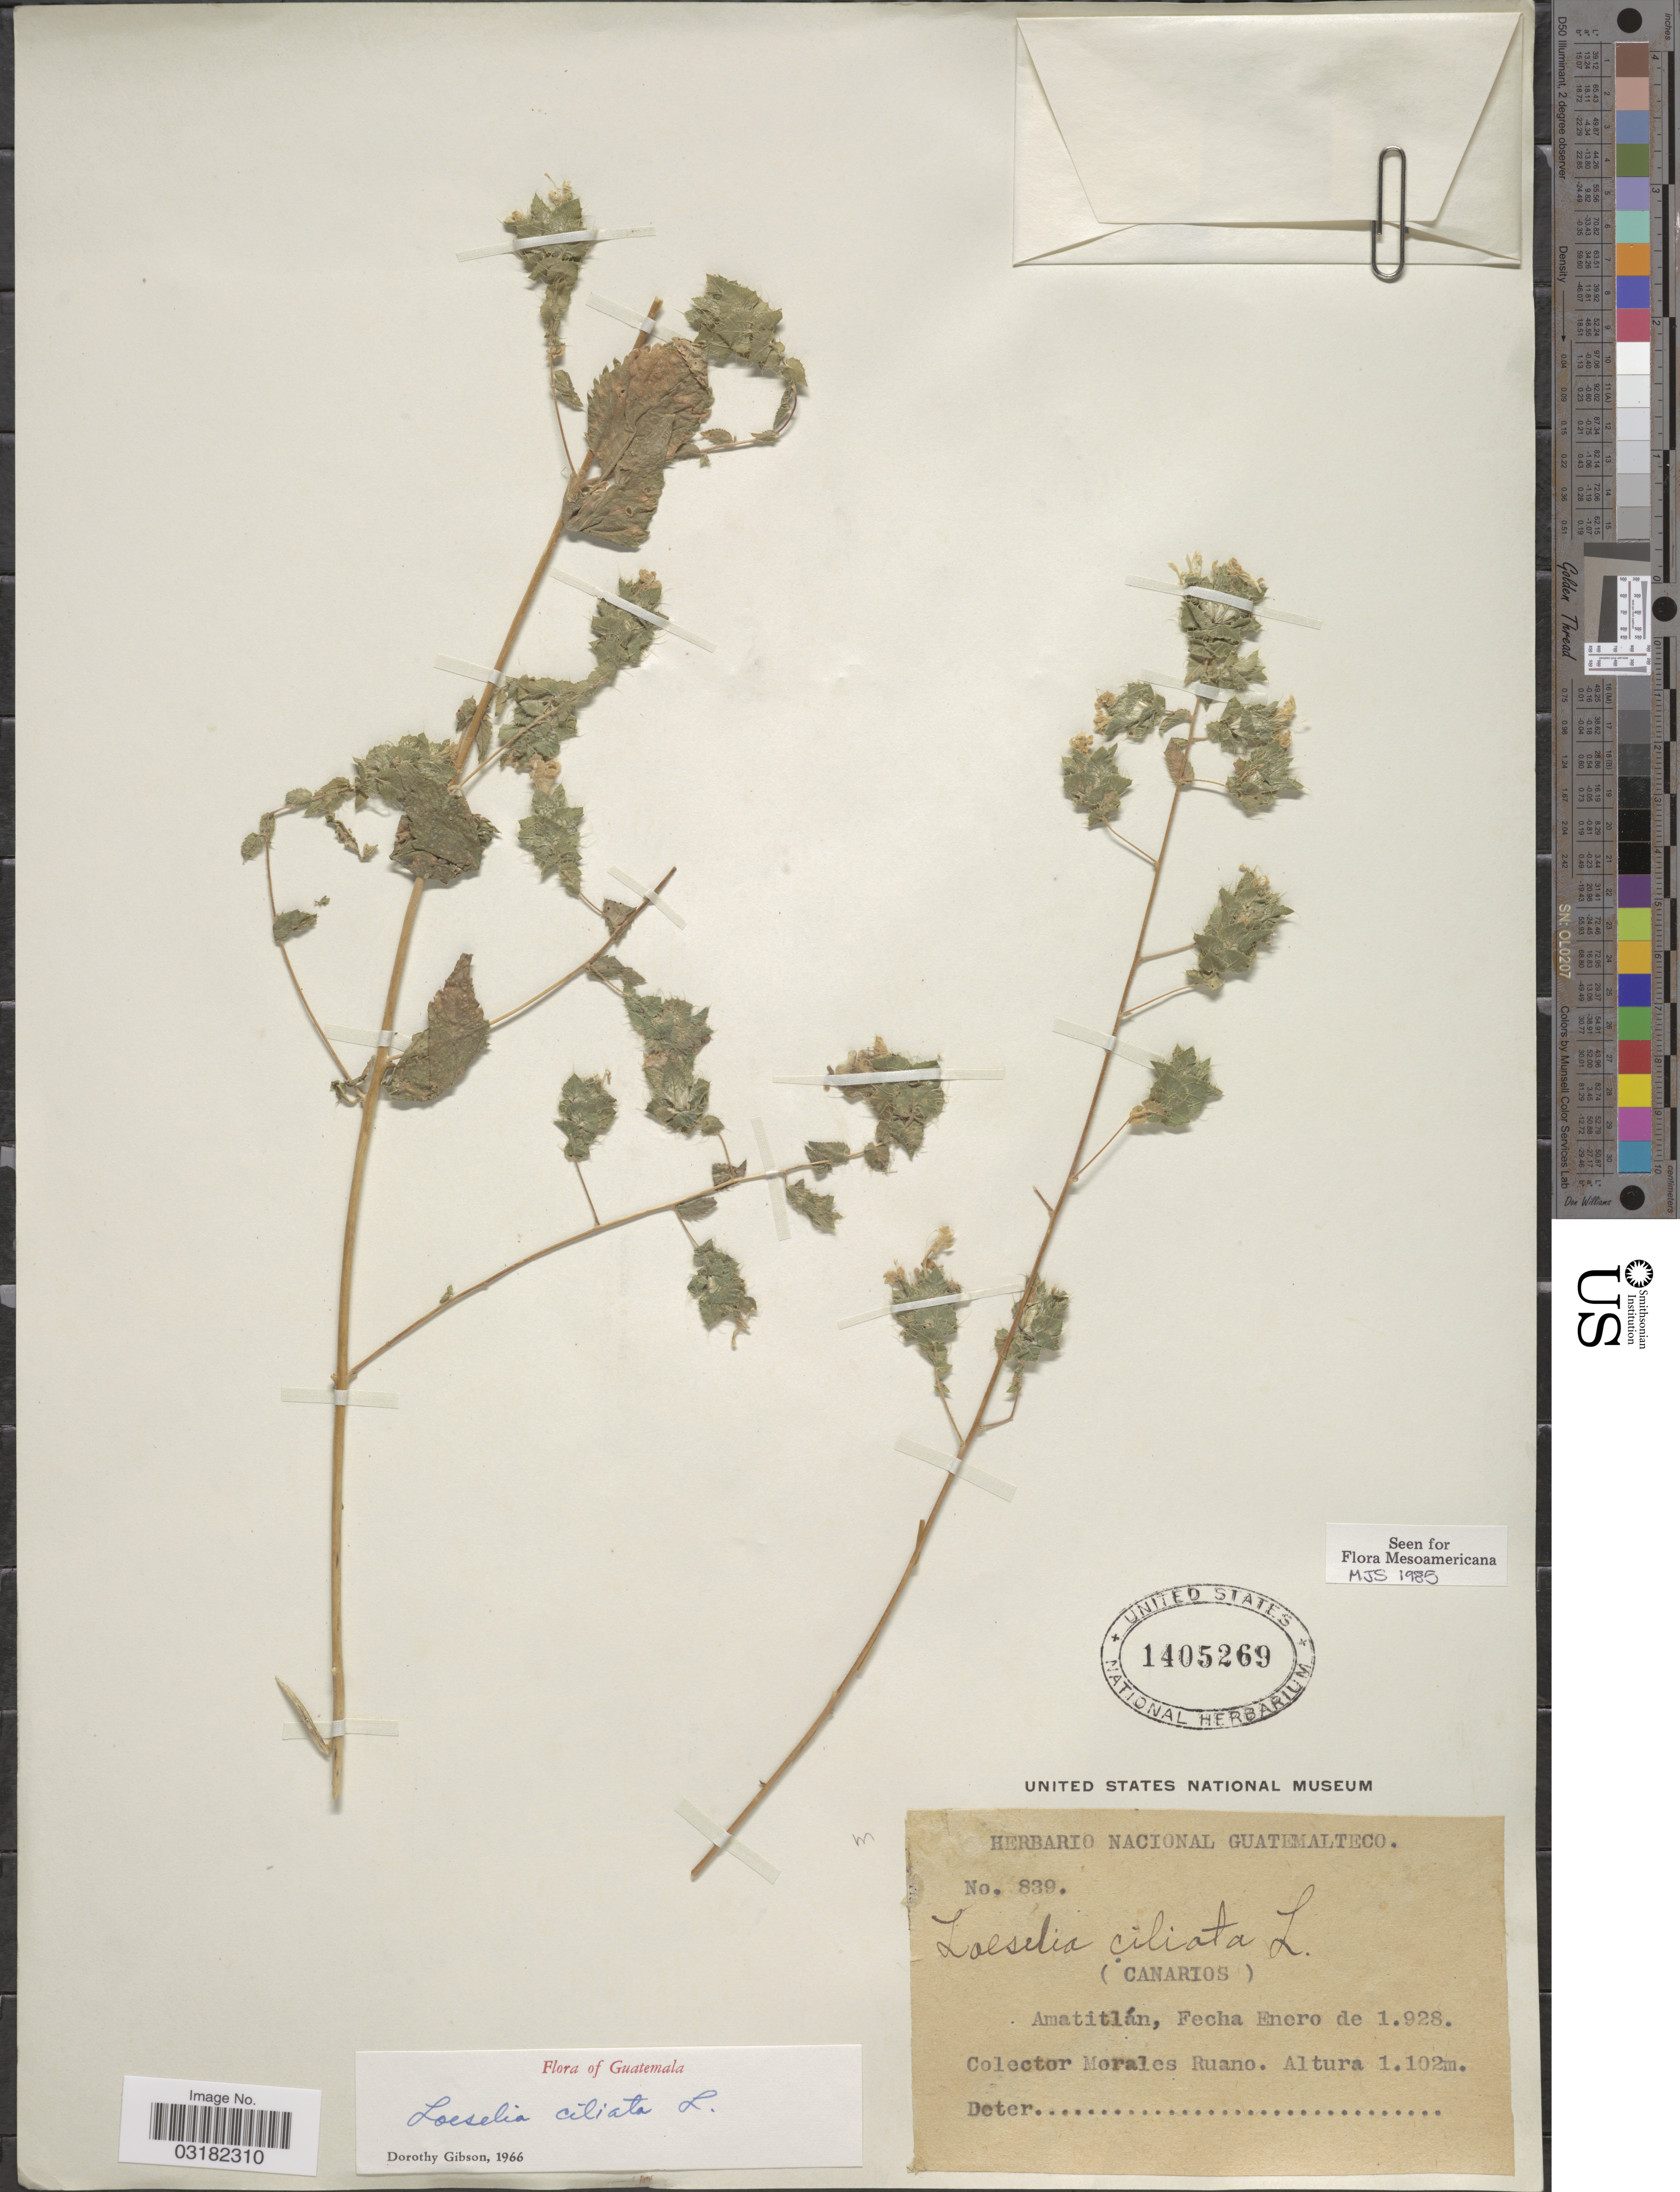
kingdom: Plantae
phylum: Tracheophyta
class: Magnoliopsida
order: Ericales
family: Polemoniaceae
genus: Loeselia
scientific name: Loeselia ciliata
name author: L.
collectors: M. Ruano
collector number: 839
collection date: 1928-01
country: Guatemala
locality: (Canarios). Amatitlán.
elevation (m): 1102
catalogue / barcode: US 1405269